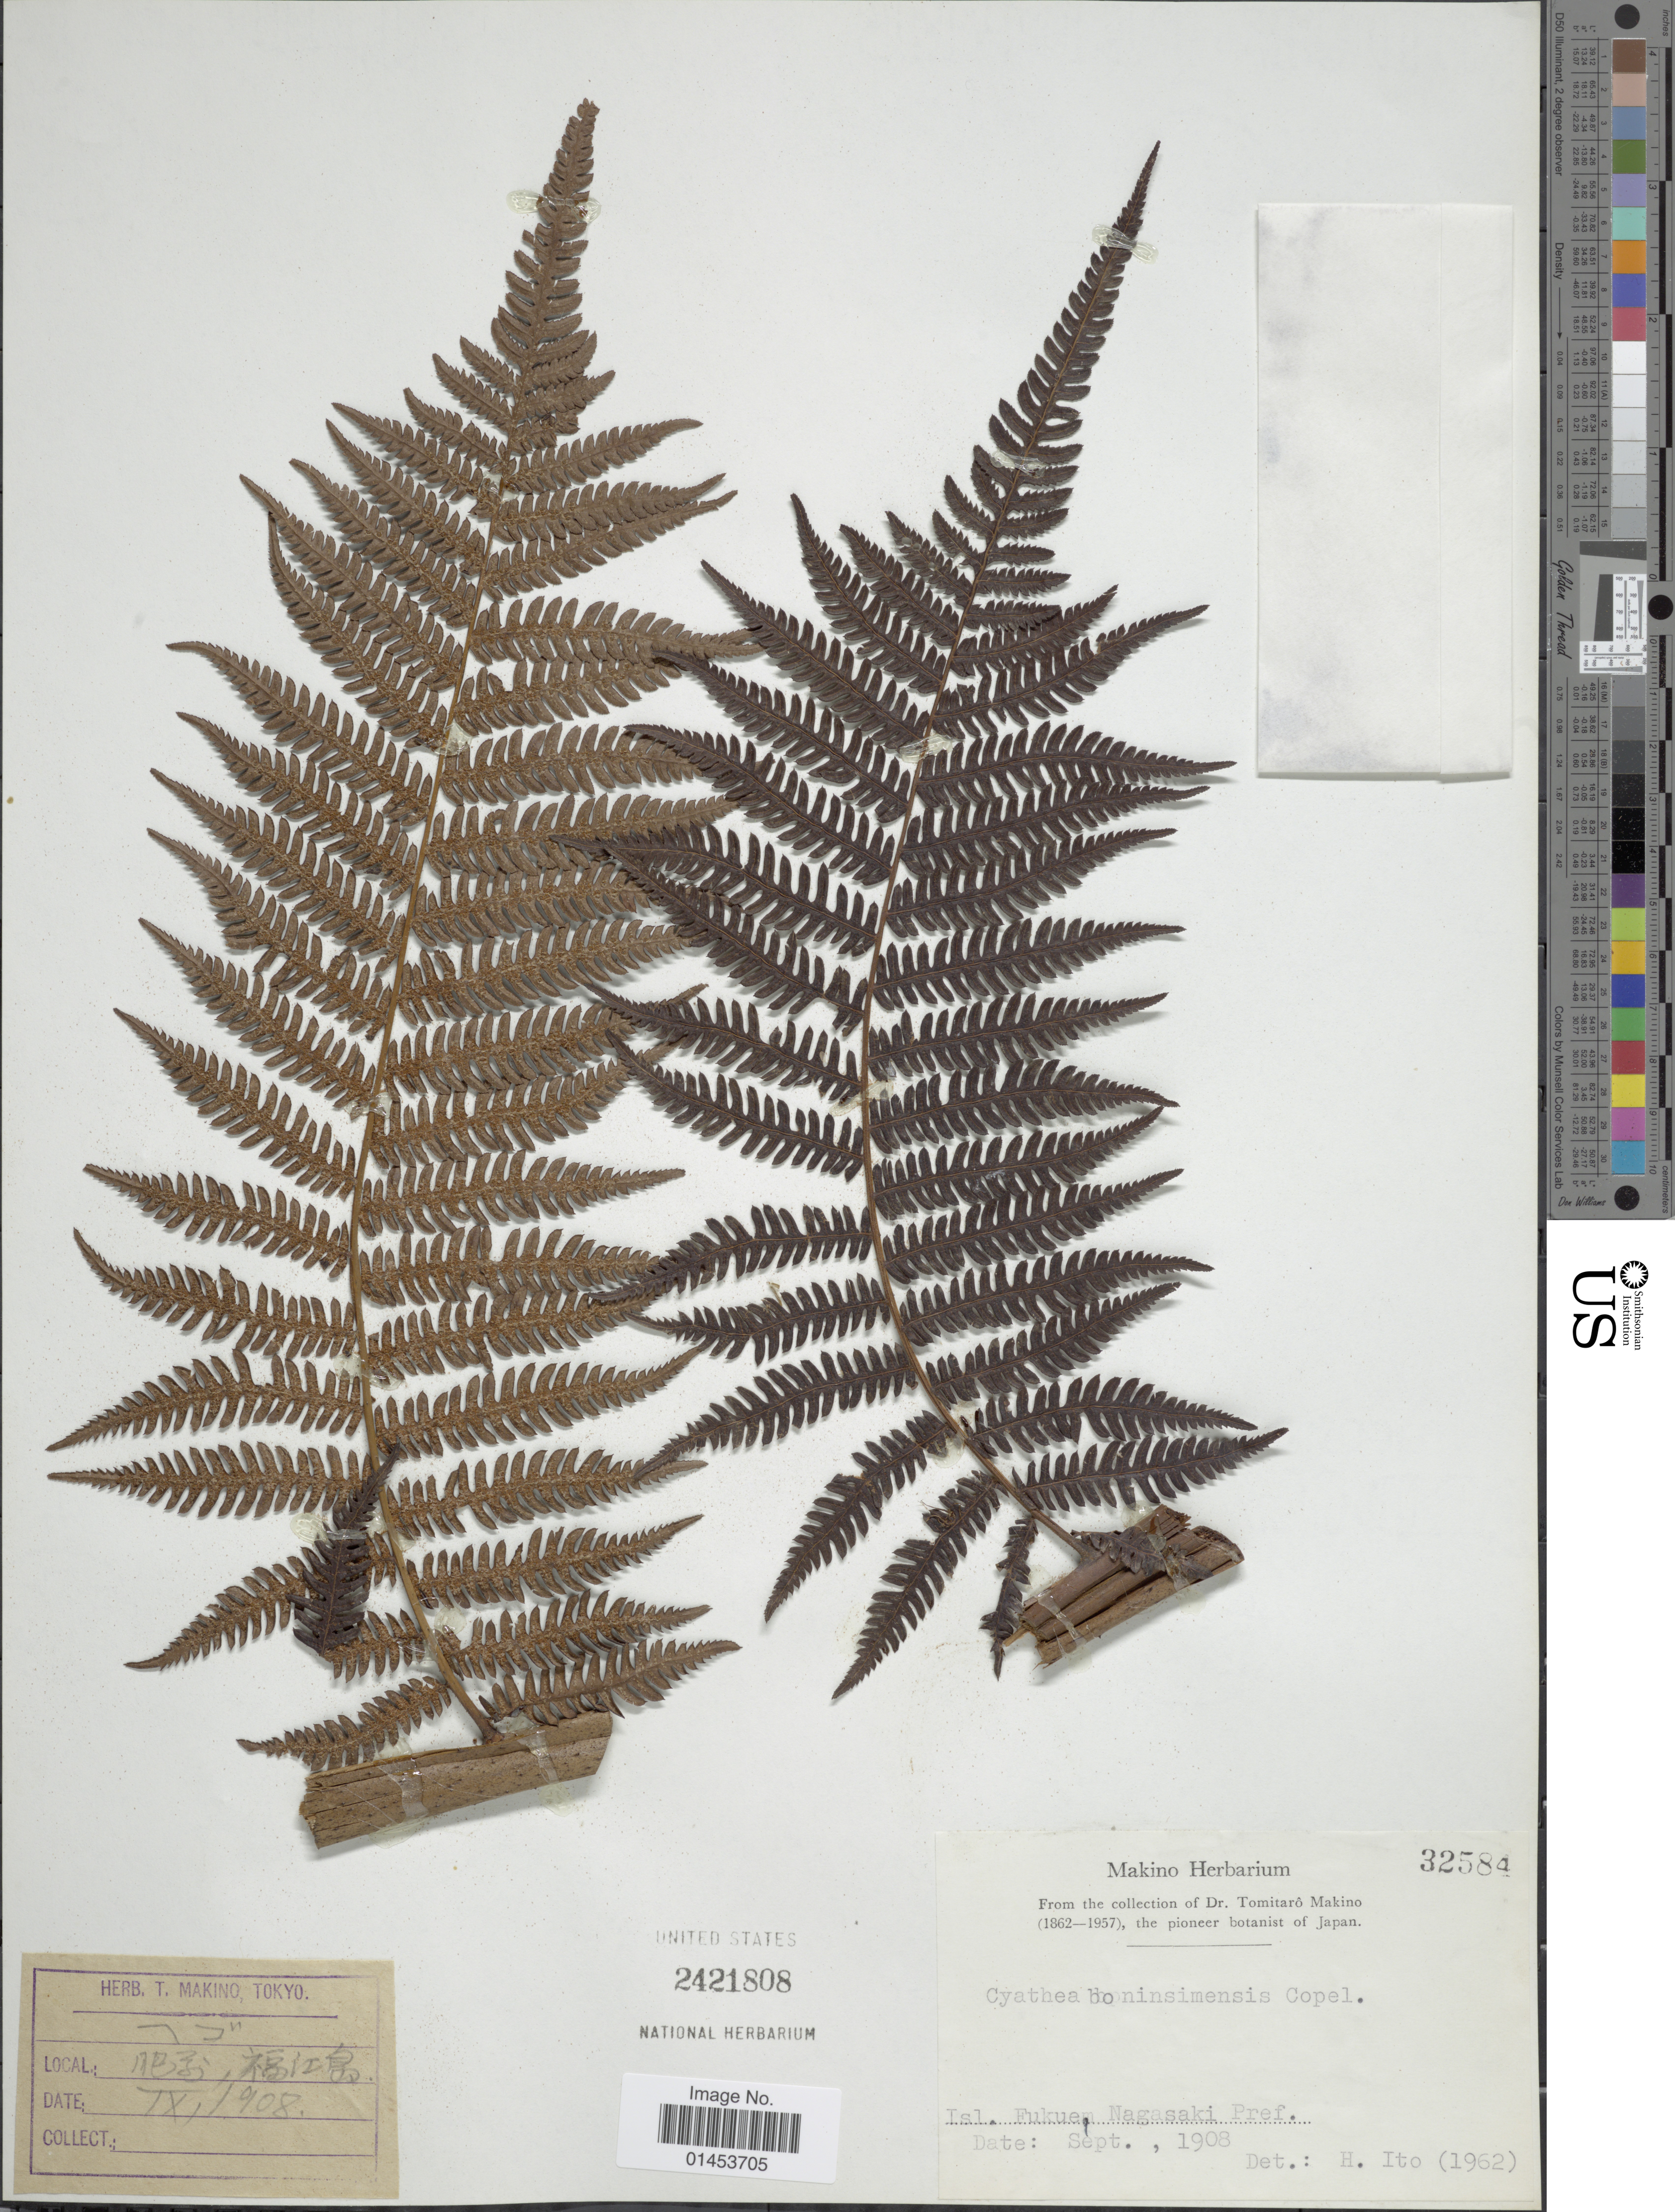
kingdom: Plantae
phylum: Tracheophyta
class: Polypodiopsida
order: Cyatheales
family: Cyatheaceae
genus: Cyathea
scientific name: Cyathea spinulosa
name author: Wall. ex Hook.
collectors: ex herb. T. Makino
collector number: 32584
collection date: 1908-09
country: Japan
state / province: Nagasaki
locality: Isl. Fukuen, Nagasaki pref.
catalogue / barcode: US 2421808